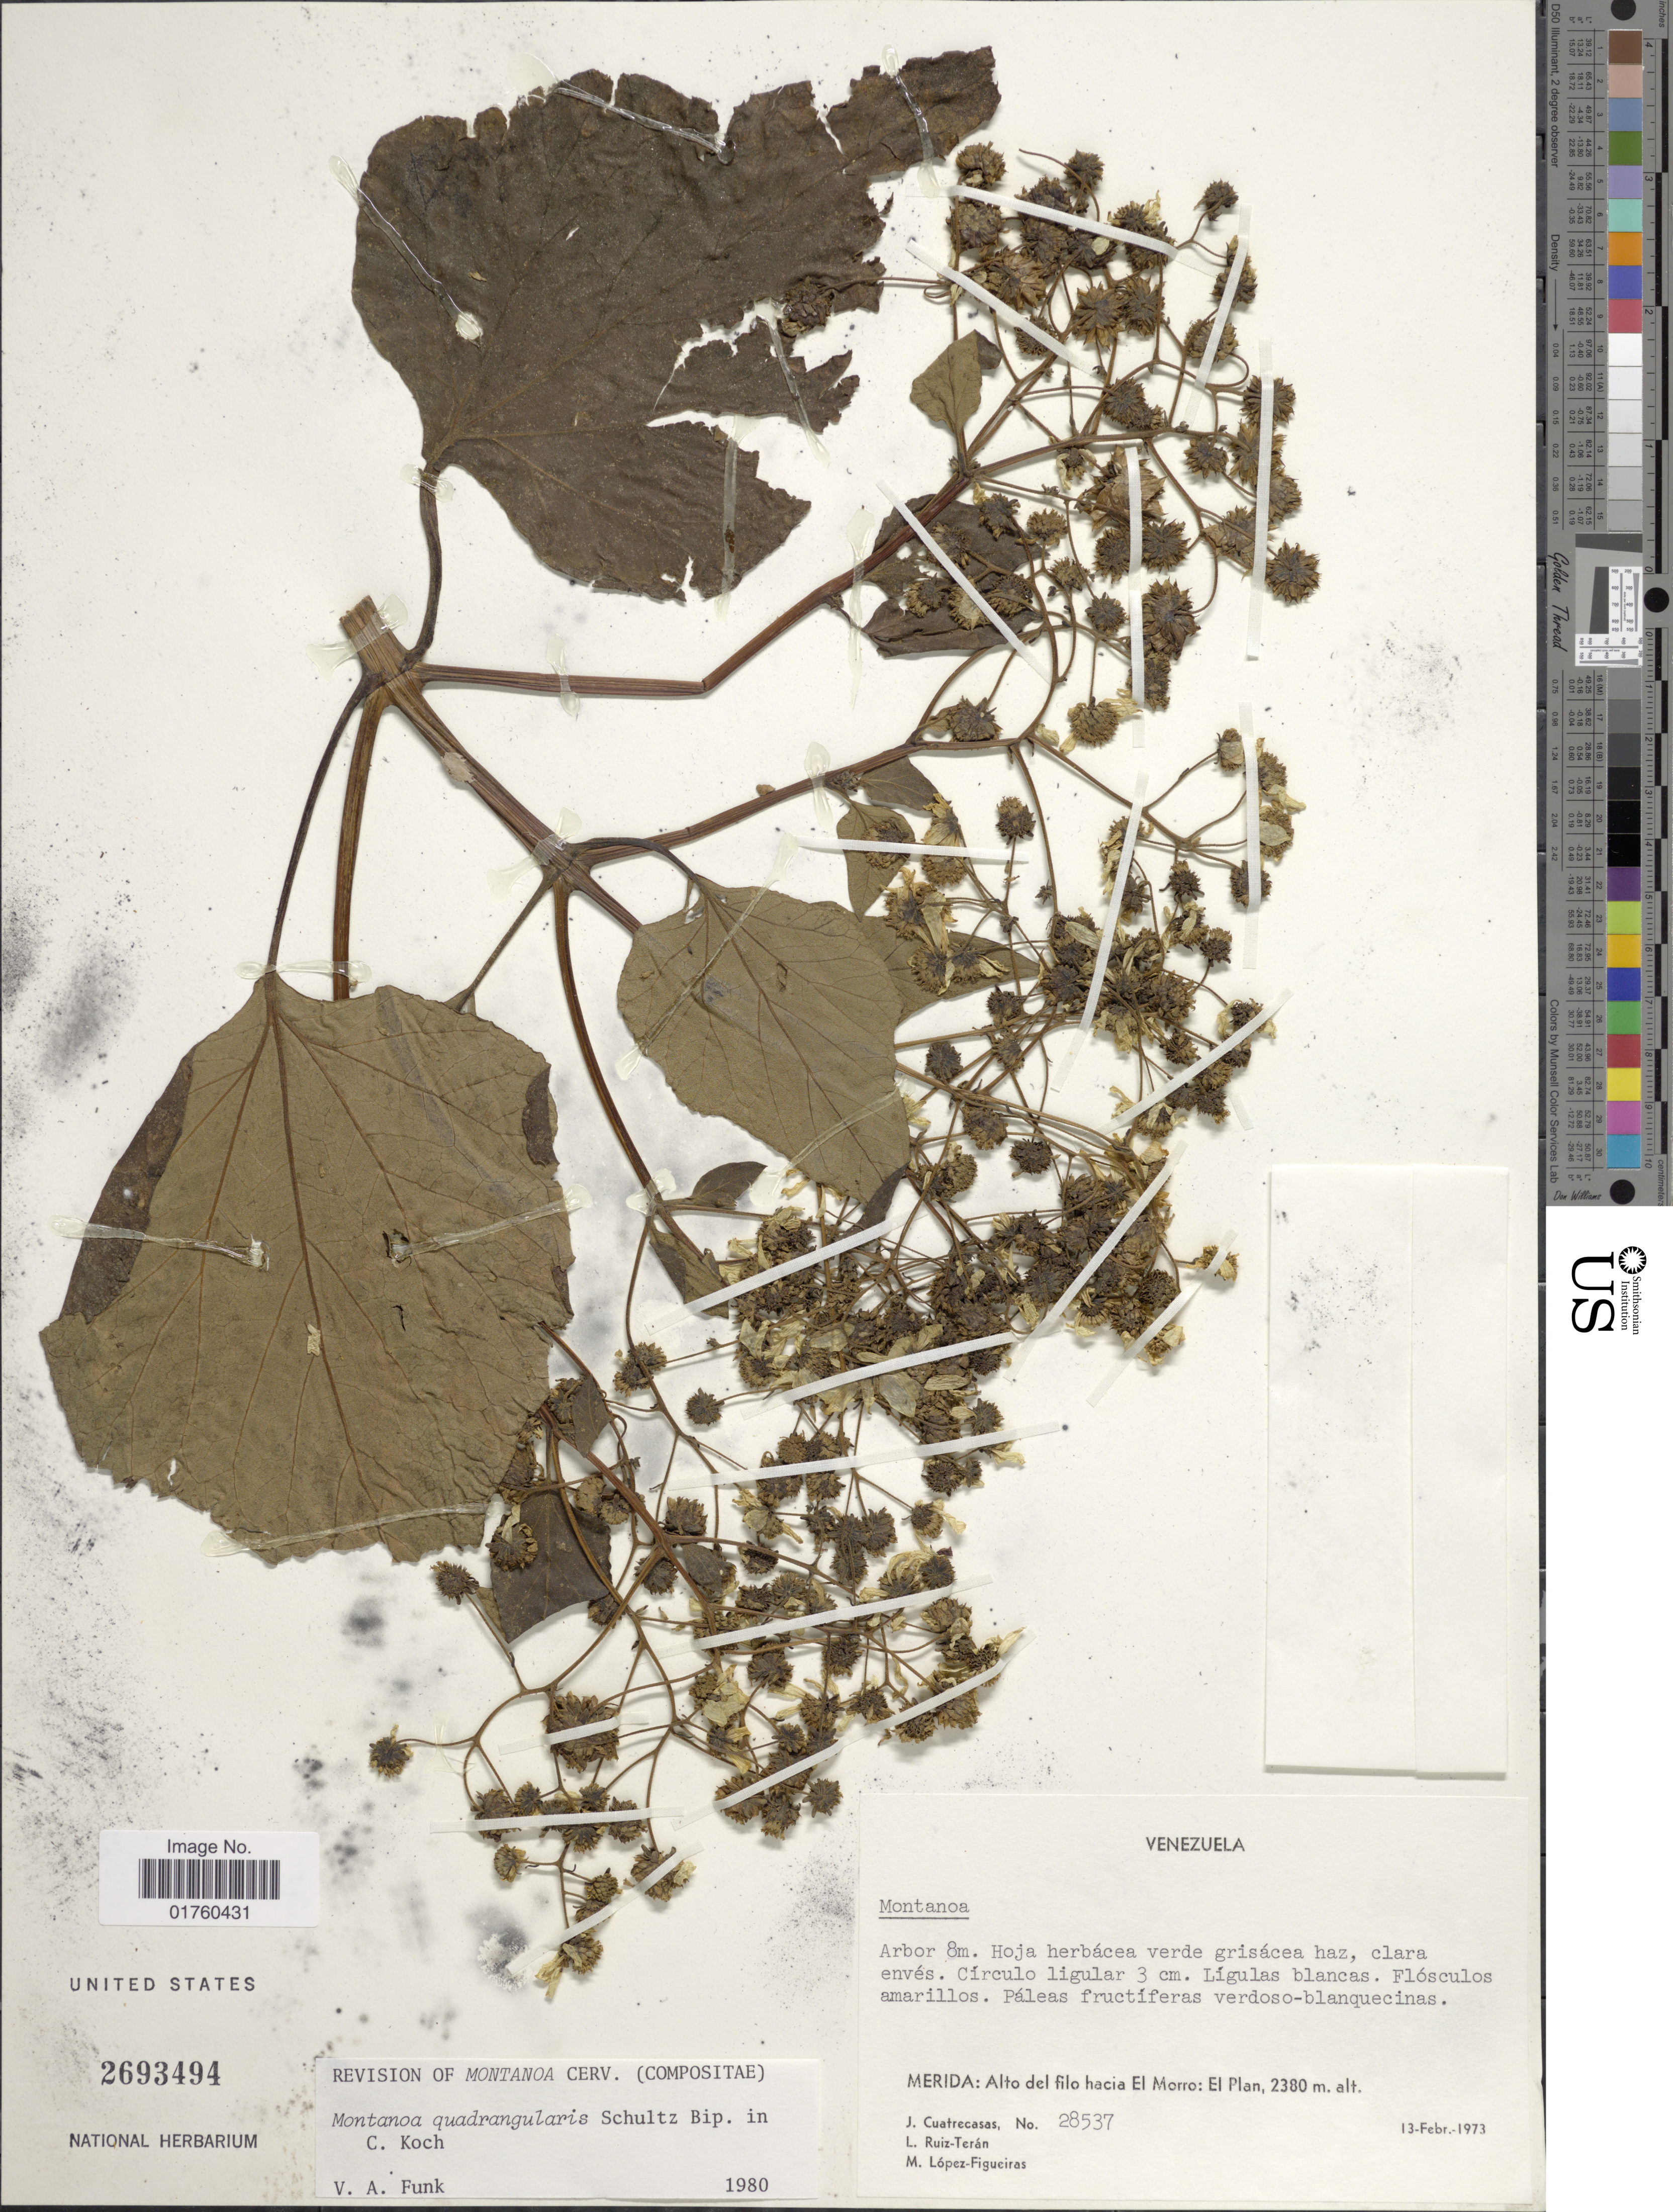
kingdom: Plantae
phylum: Tracheophyta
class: Magnoliopsida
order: Asterales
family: Asteraceae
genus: Montanoa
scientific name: Montanoa quadrangularis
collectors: J. Cuatrecasas, L. E. Ruíz-Terán & M. Lopéz-F.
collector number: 28537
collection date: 1973-02-13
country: Venezuela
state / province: Mérida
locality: Alto del filo hacia El Morro: El Pan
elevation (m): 2380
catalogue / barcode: US 2693494